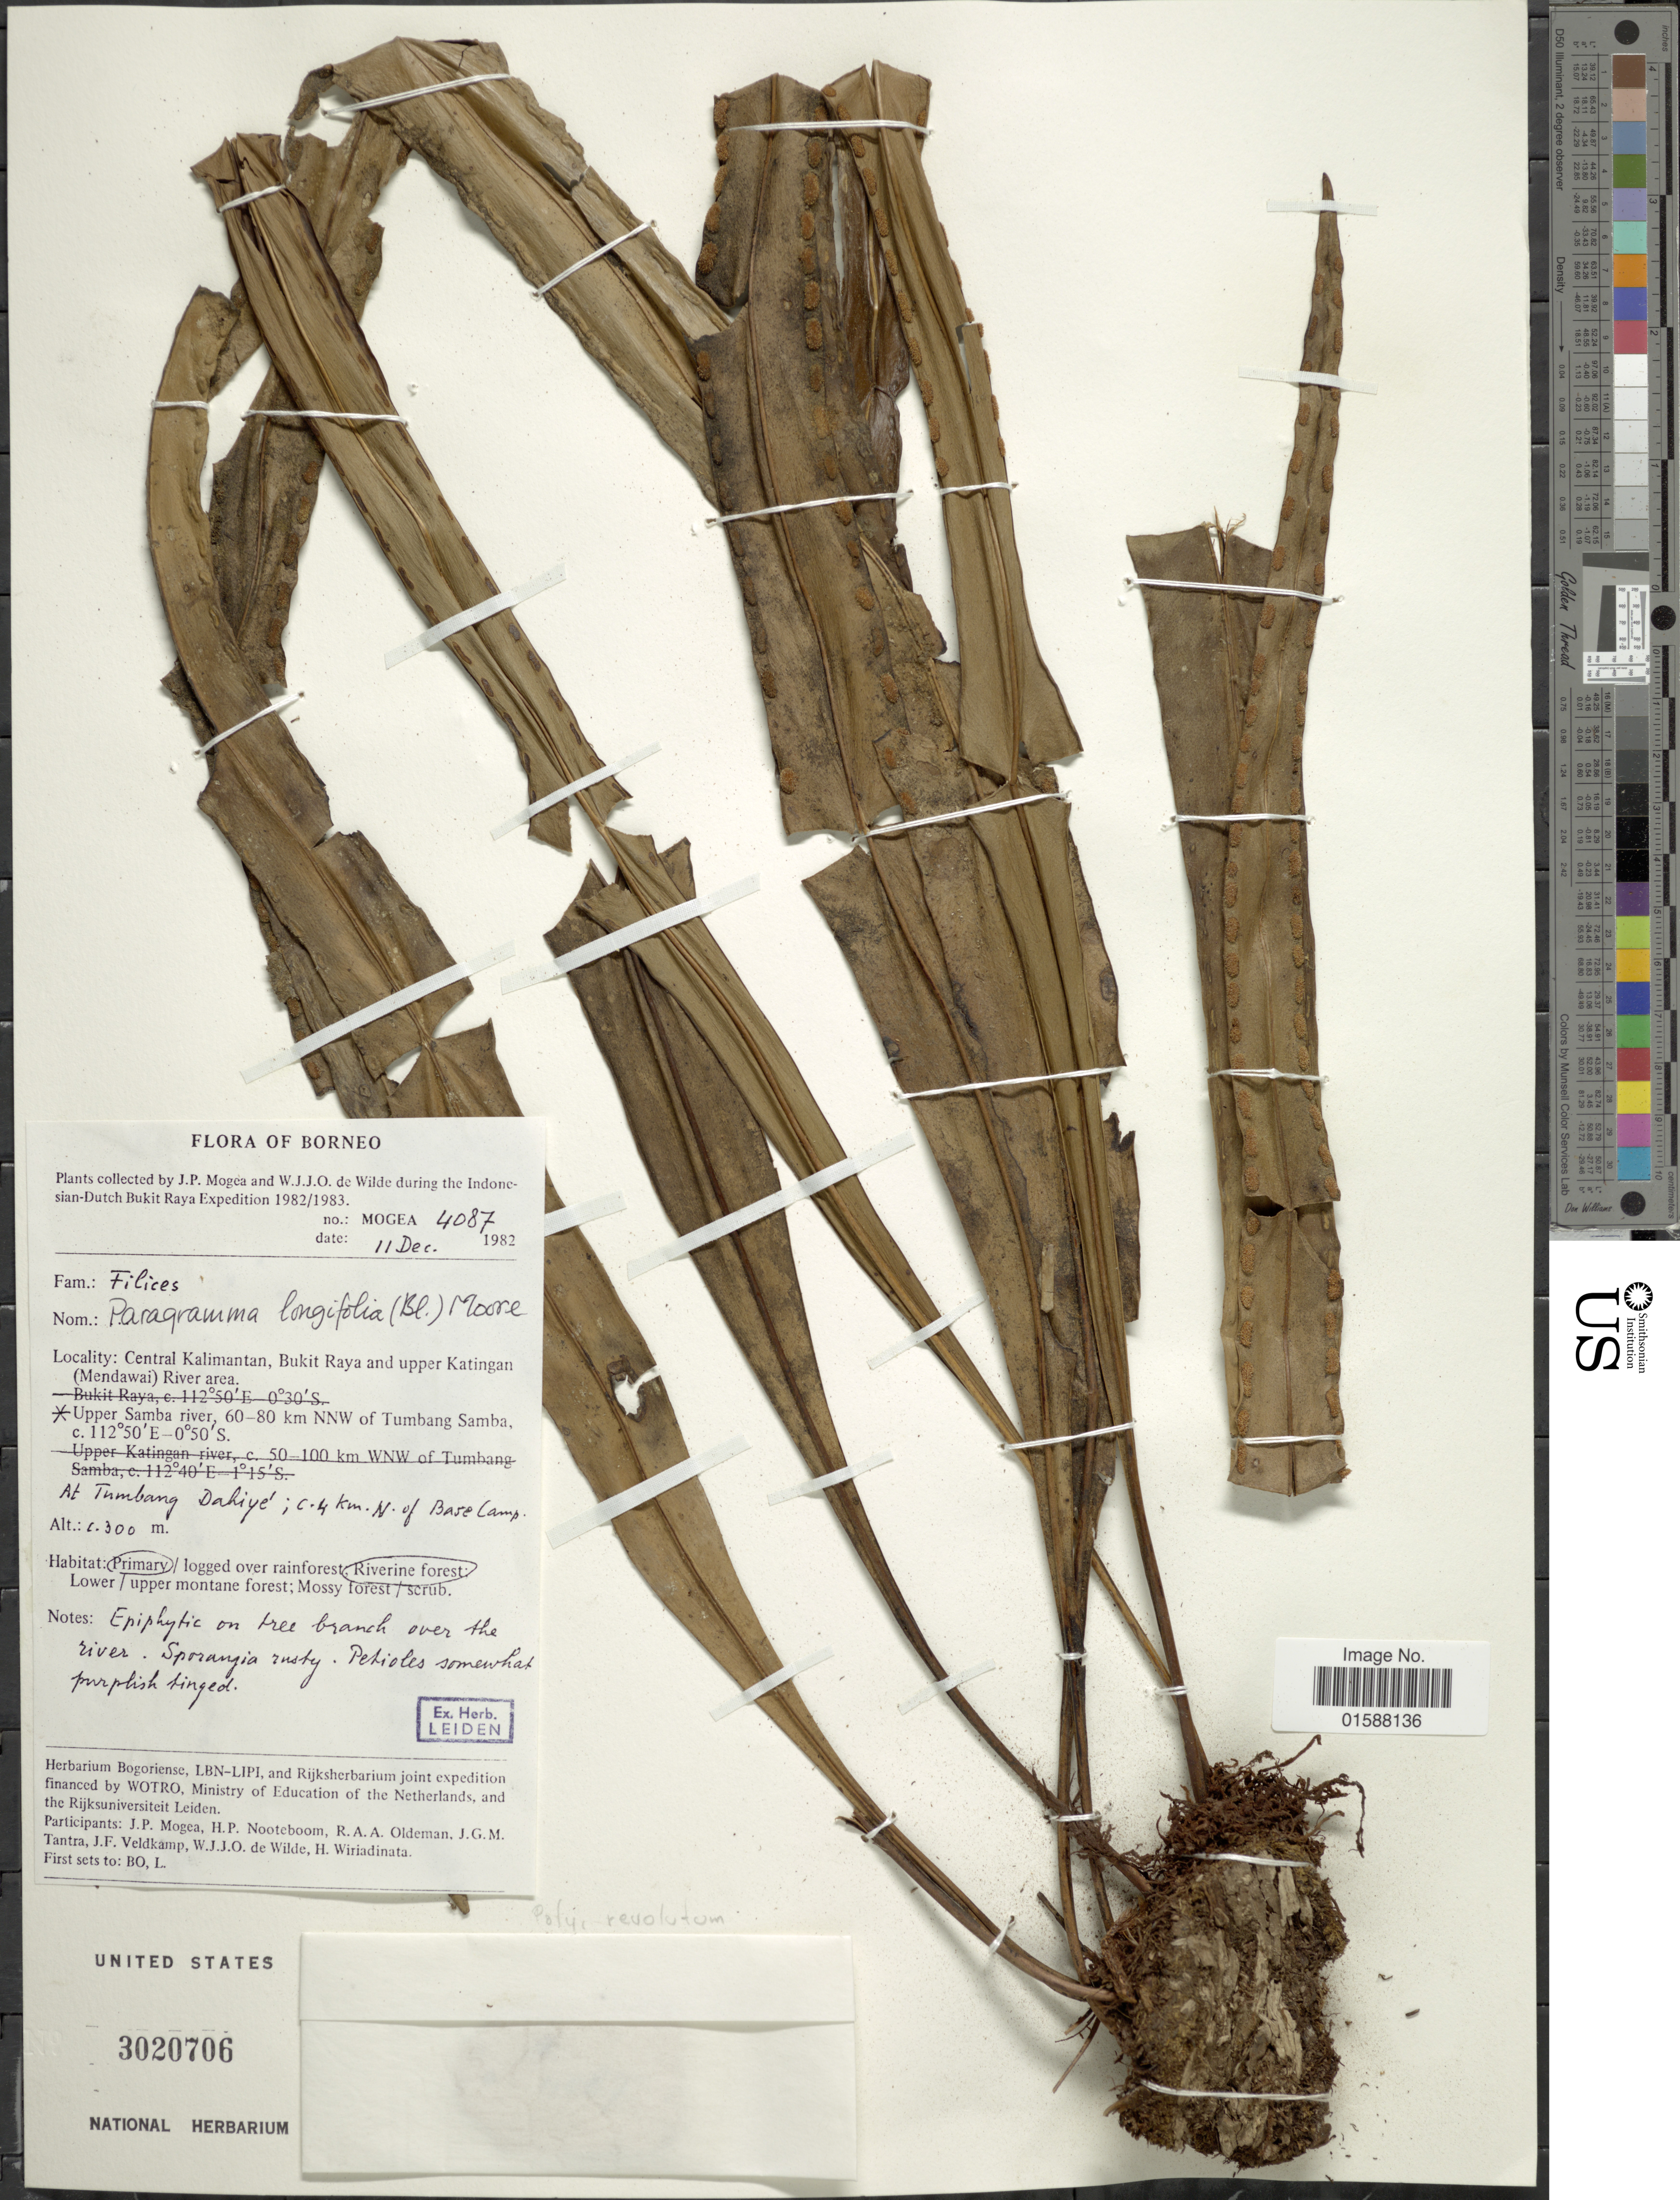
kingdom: Plantae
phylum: Tracheophyta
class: Polypodiopsida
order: Polypodiales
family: Polypodiaceae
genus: Lepisorus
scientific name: Lepisorus longifolius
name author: (Blume) Holttum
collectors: J. Mogea & W. J. de Wilde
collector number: MOGEA 4087*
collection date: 1982-12-11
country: Indonesia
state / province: Kalimantan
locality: Borneo. Central Kalimantan, Bukit Raya and upper Katingan (Mendawai) River area. Upper Samba river, 60-80 km NNW of Tumbang Samba, At Tumbang Dahiye'; c. 4 km. N. of Base Camp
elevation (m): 300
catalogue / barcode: US 3020706